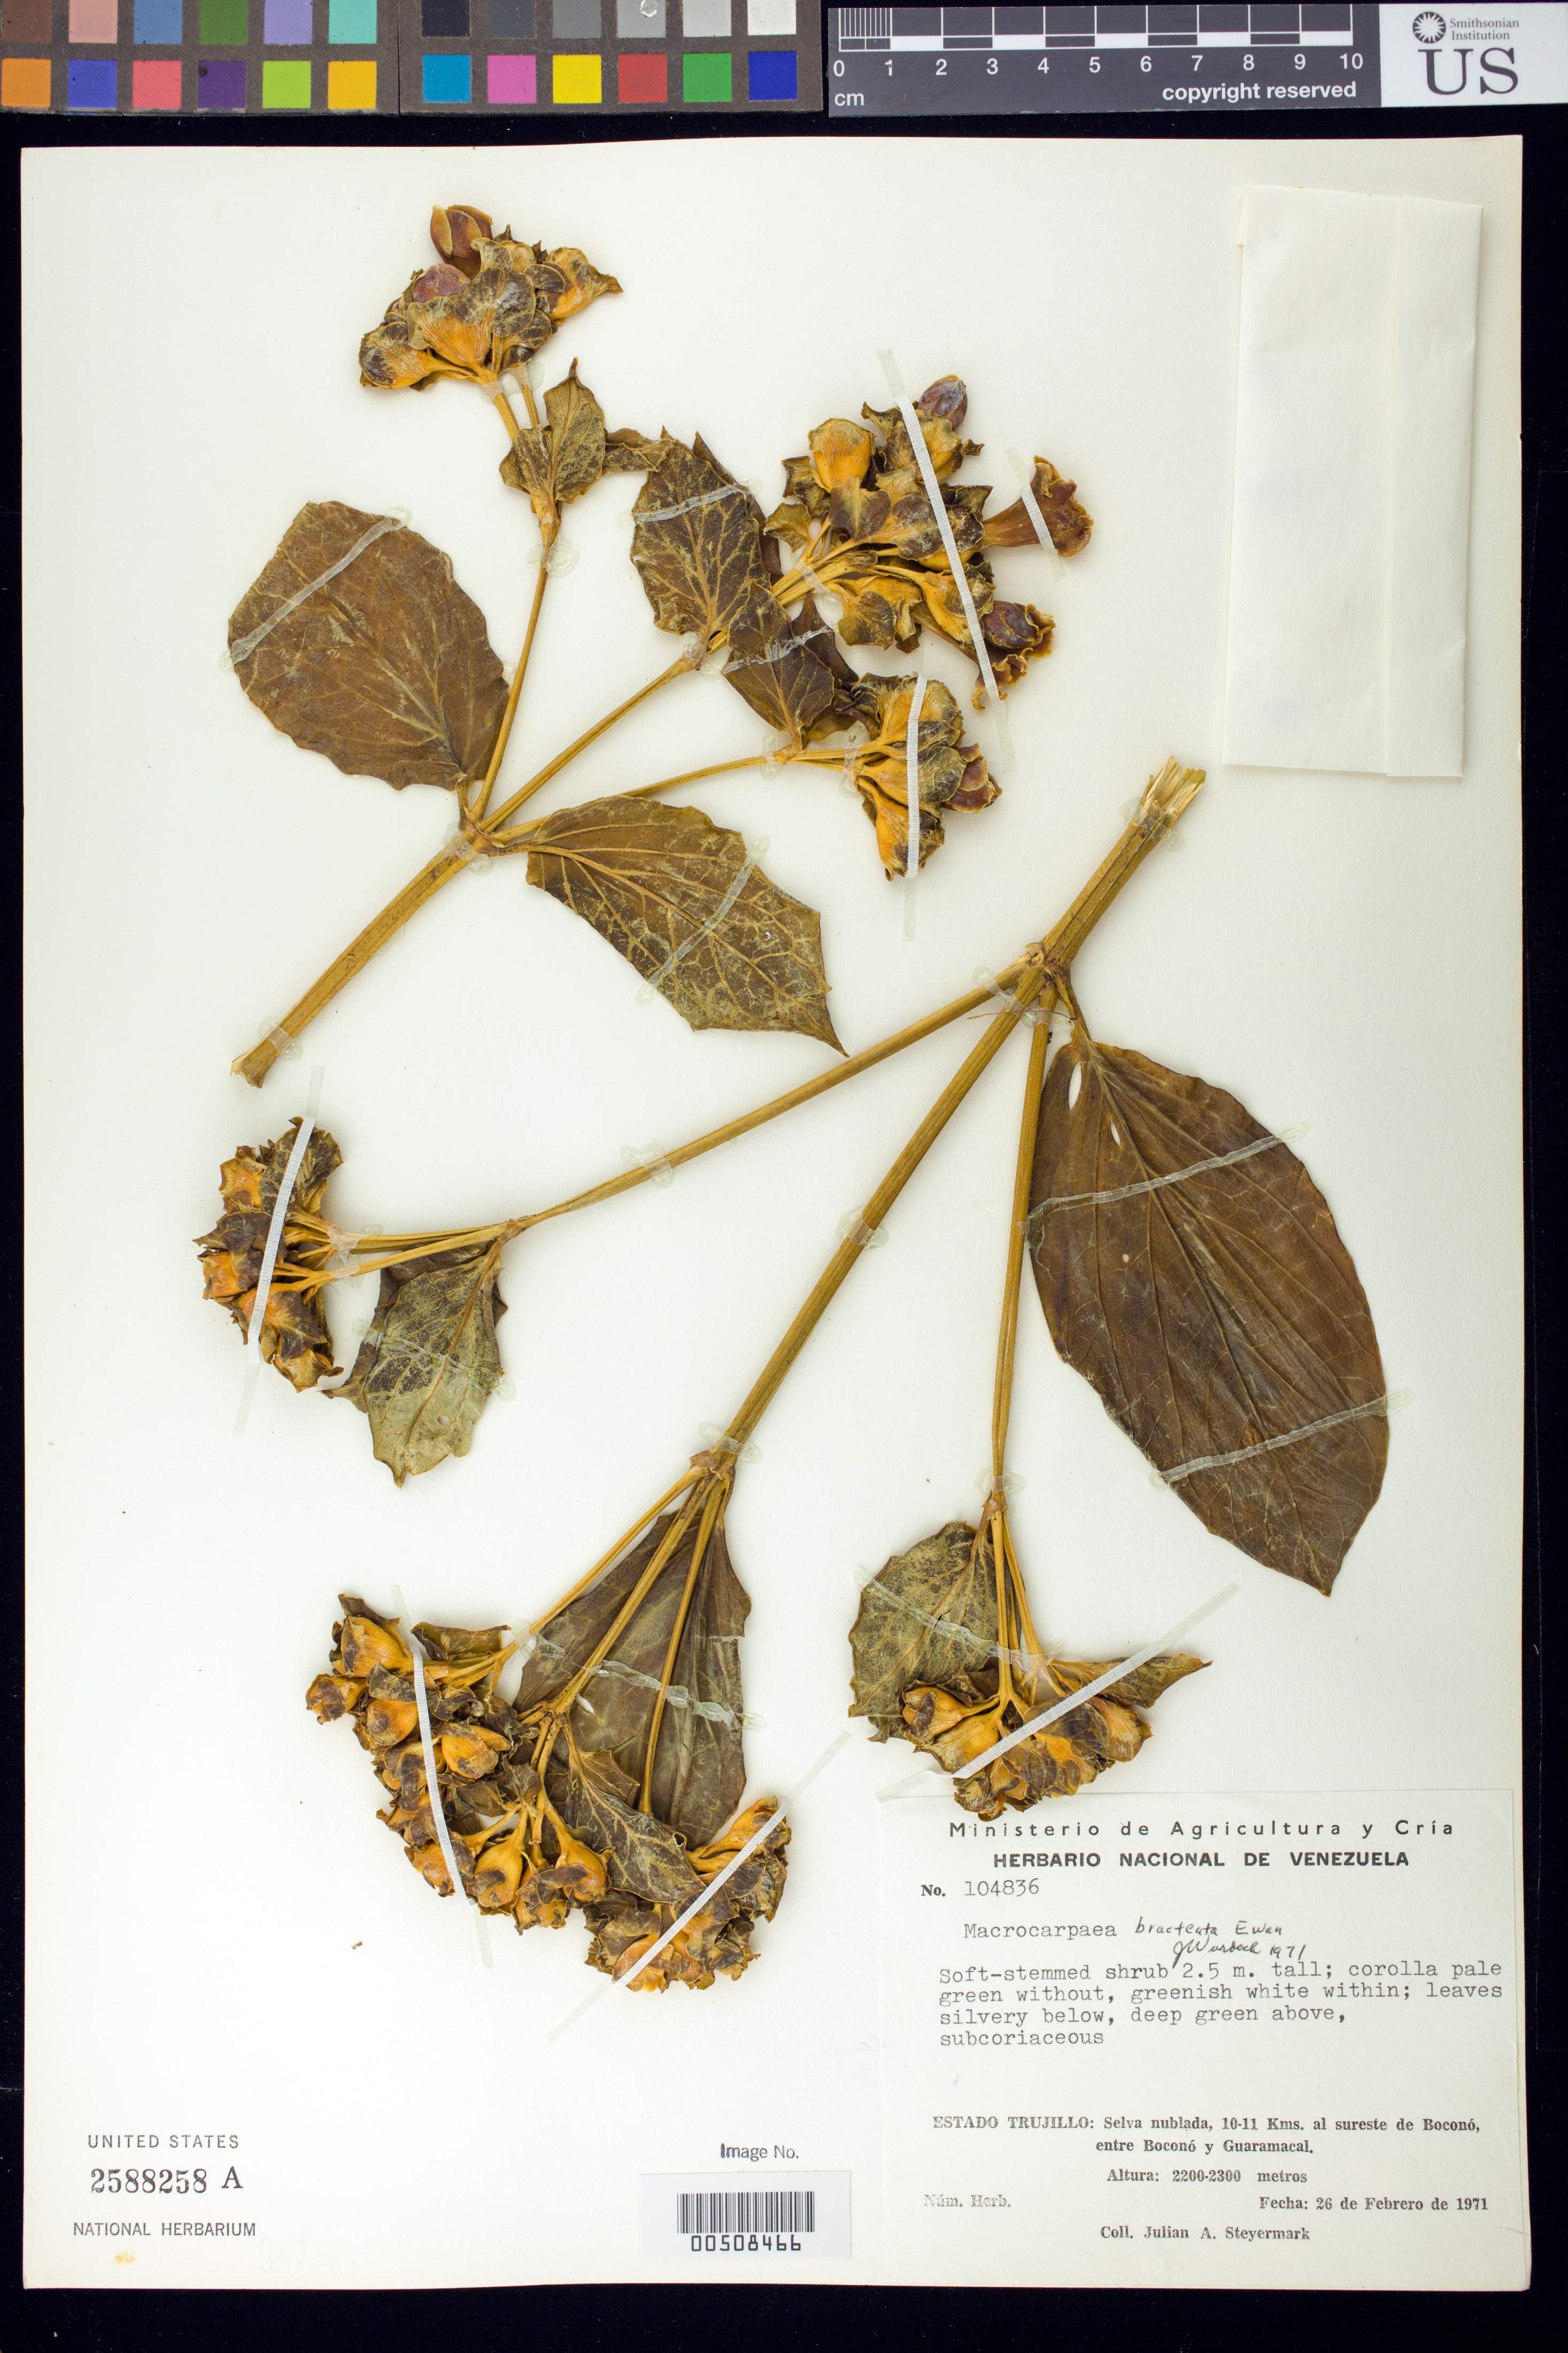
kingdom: Plantae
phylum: Tracheophyta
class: Magnoliopsida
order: Gentianales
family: Gentianaceae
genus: Macrocarpaea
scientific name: Macrocarpaea bracteata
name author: Ewan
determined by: Wurdack, John J., (US), US (UNITED STATES)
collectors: J. Steyermark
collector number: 104836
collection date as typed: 26 Feb 1971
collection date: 1971-02-26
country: Venezuela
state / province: Trujillo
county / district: Boconó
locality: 10-11 kms SE Boconó, entre Boconó y Guaramacal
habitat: Selva nublada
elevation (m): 2200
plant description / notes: US, VEN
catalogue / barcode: US 2588258A